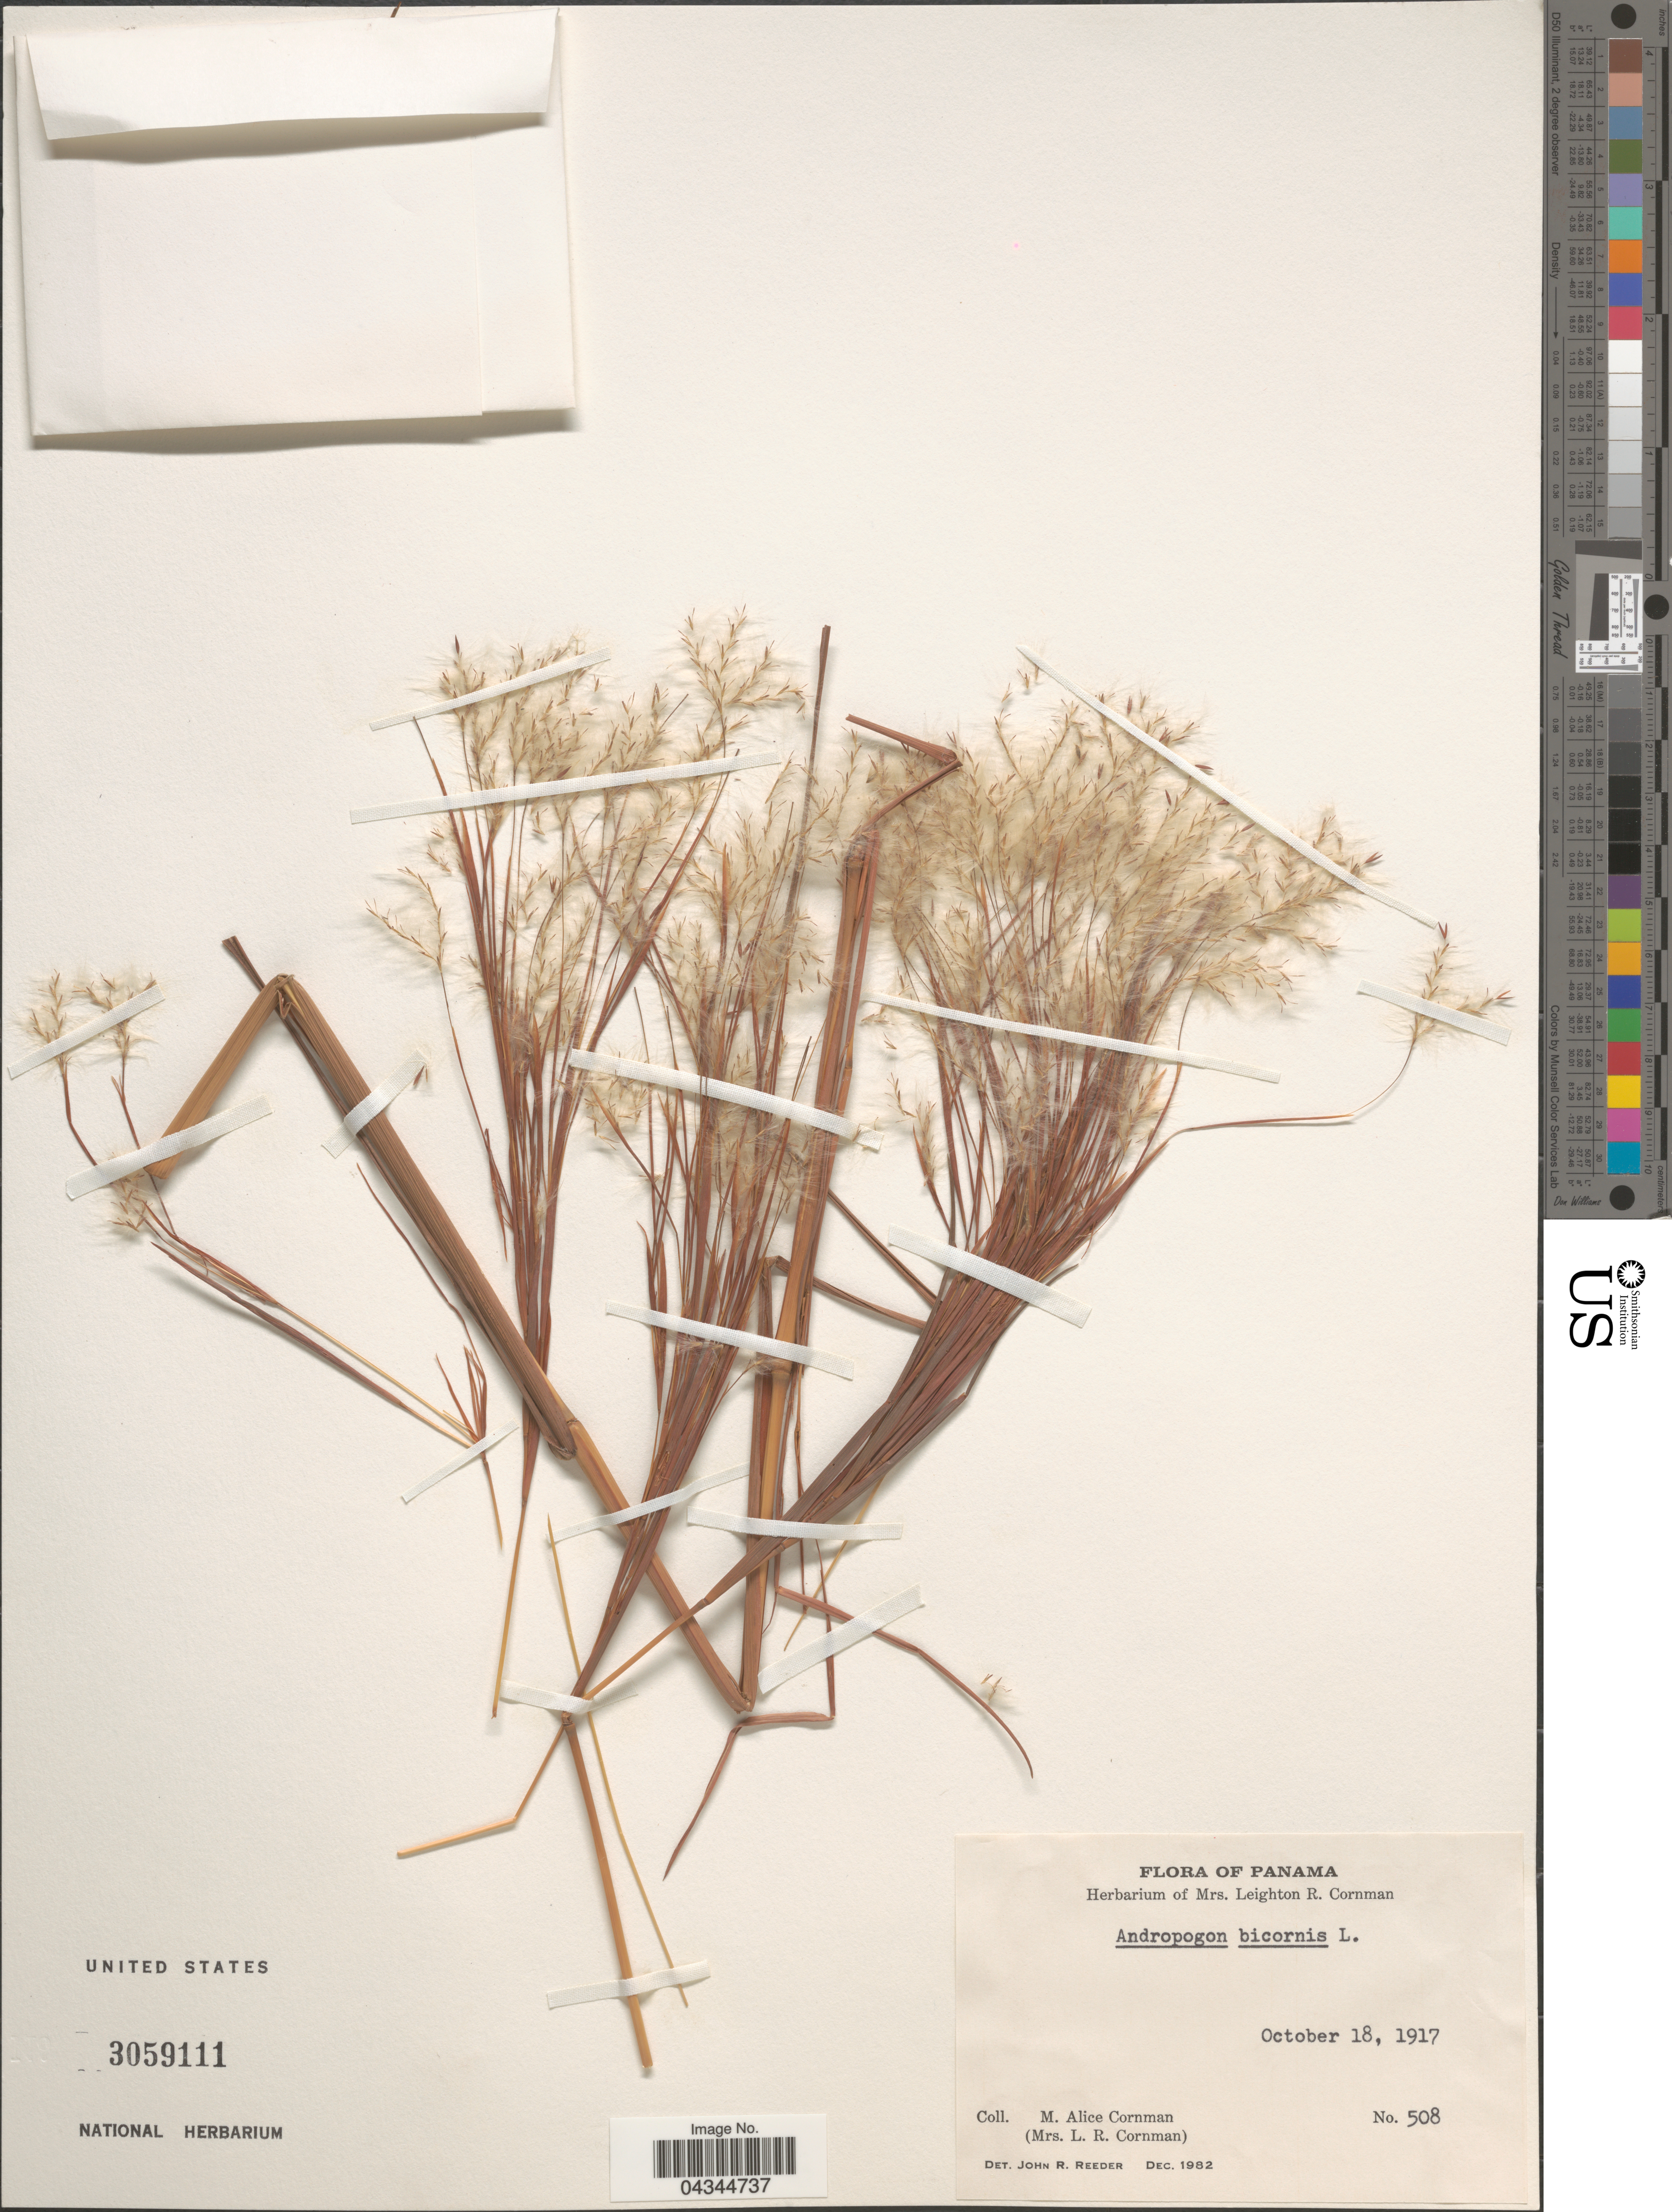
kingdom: Plantae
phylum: Tracheophyta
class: Liliopsida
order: Poales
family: Poaceae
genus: Andropogon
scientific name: Andropogon bicornis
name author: L.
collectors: M. Cornman & L. Cornman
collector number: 508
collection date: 1917-10-18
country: Panama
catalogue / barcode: US 3059111